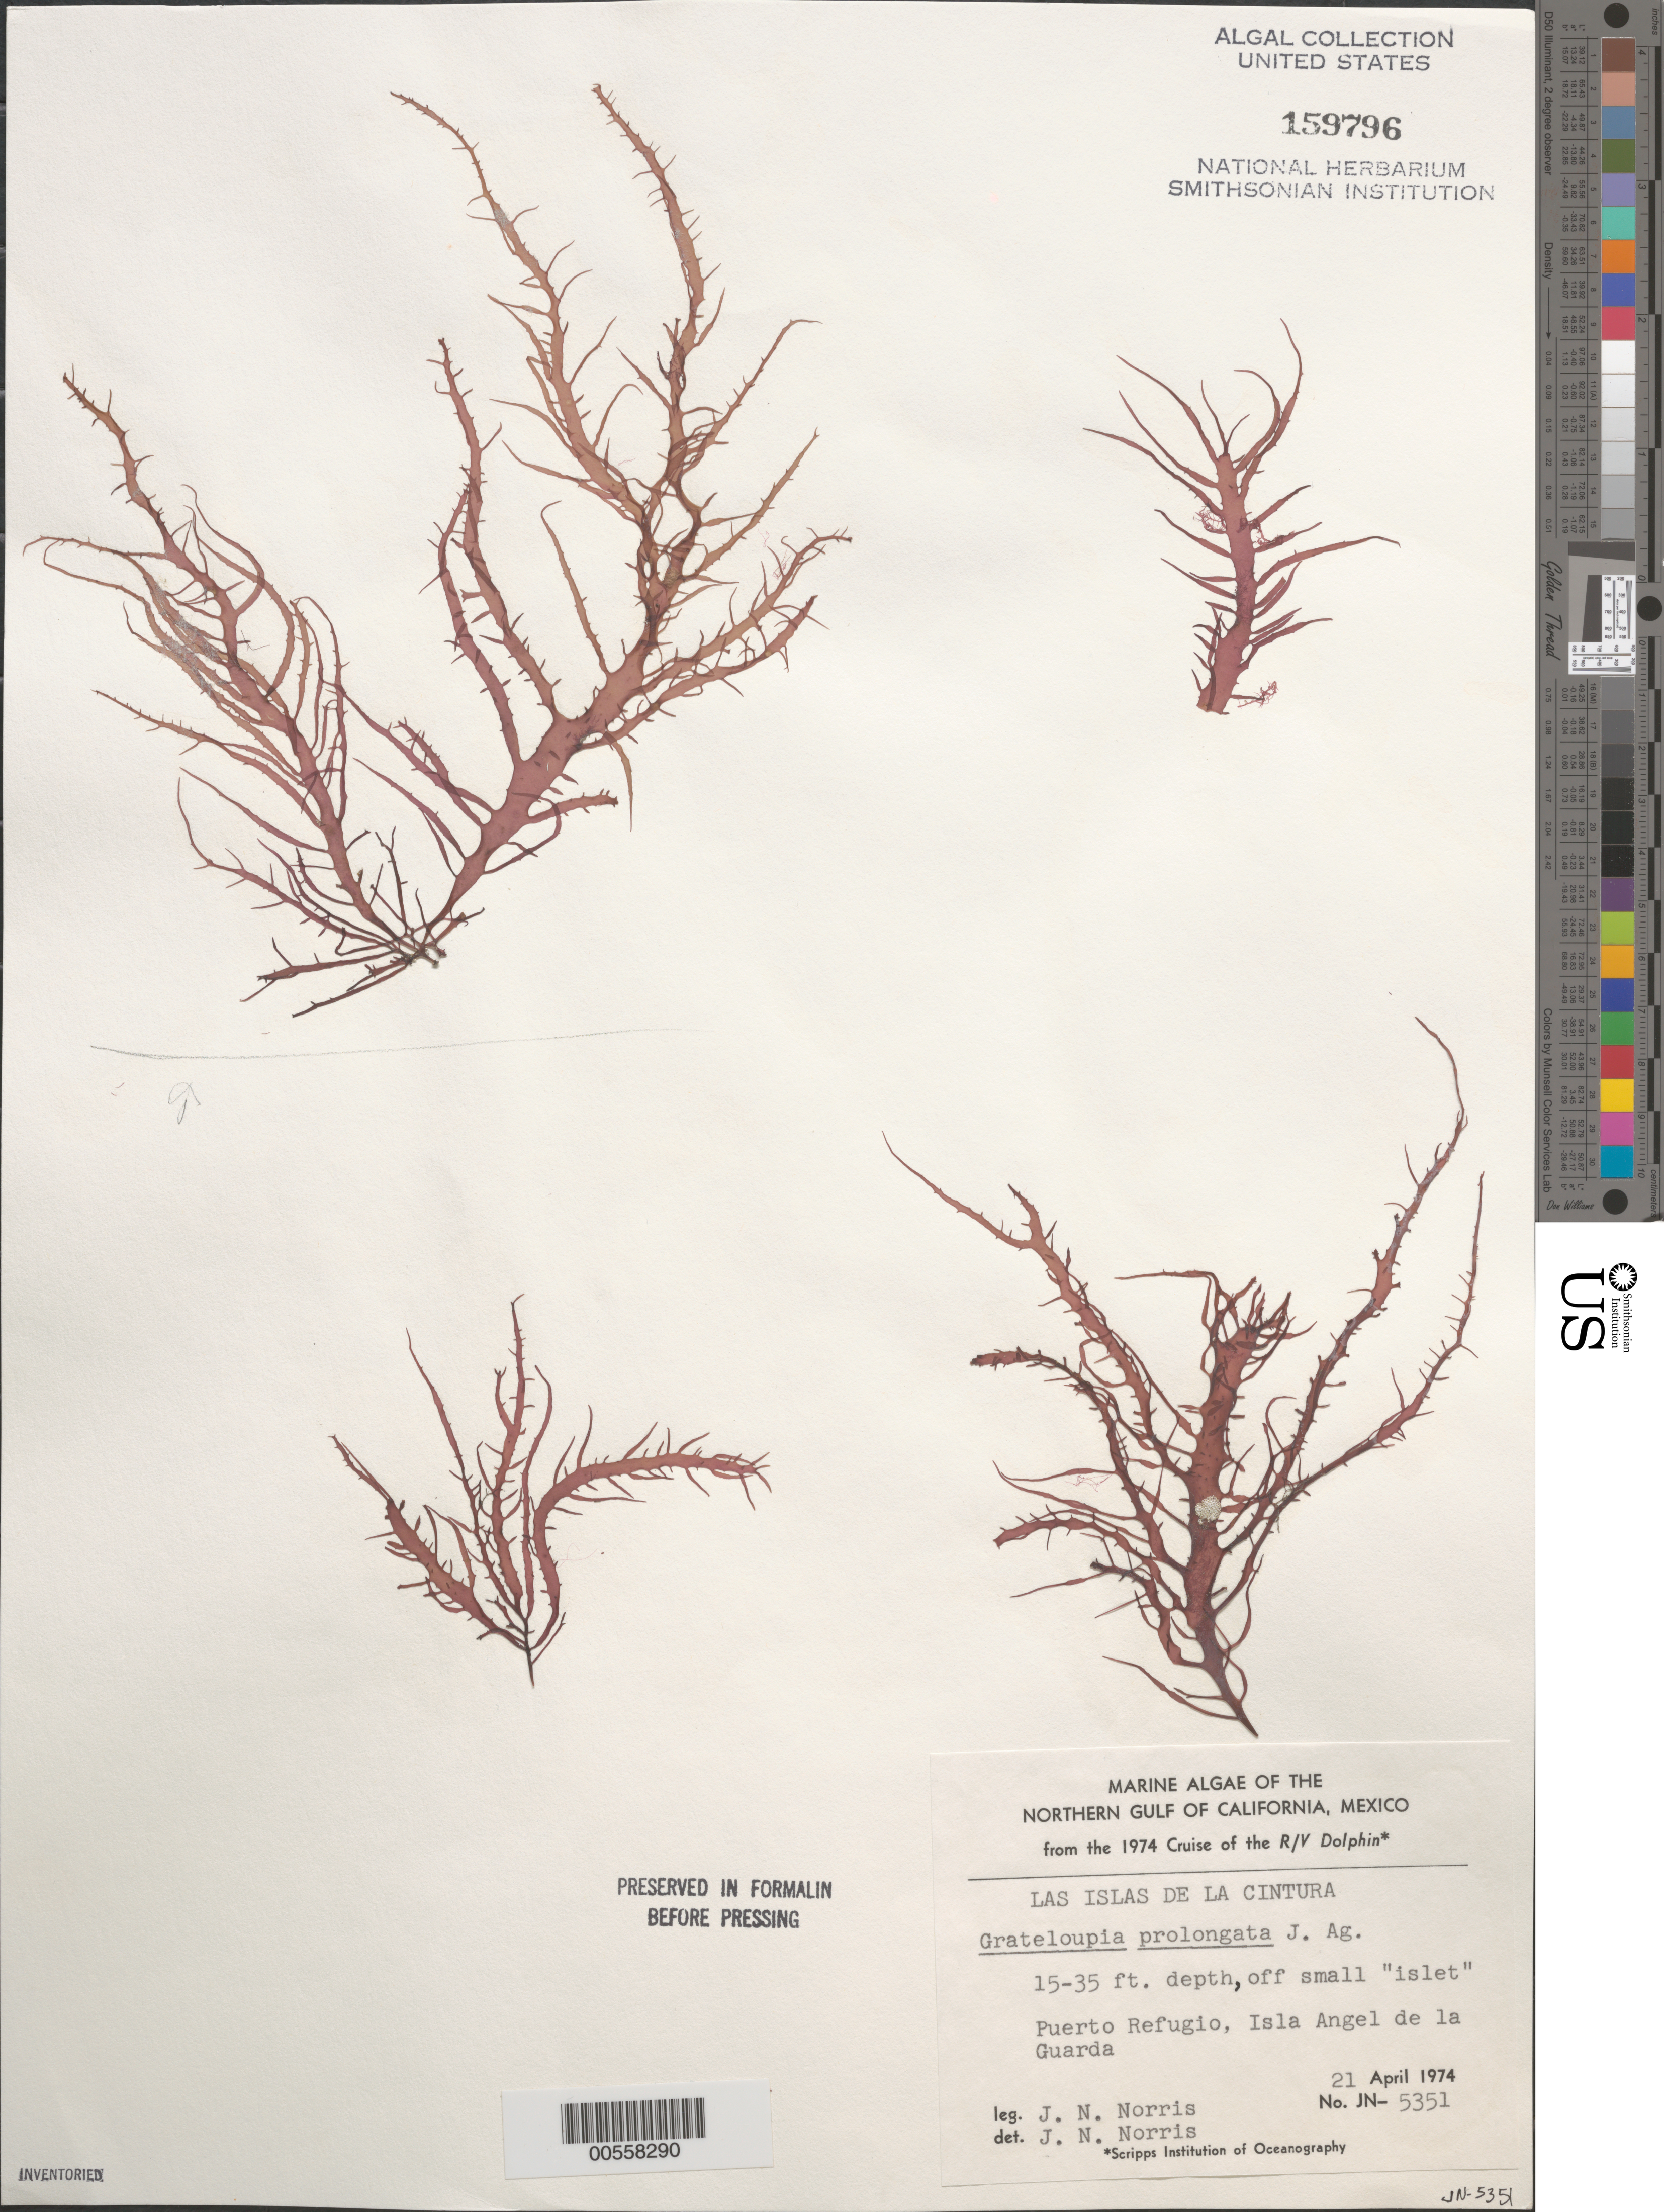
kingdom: Plantae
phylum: Rhodophyta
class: Florideophyceae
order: Halymeniales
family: Halymeniaceae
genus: Grateloupia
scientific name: Grateloupia prolongata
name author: J. Agardh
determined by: Norris, James N.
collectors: J. N. Norris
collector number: JN-5351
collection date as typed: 21 Apr 1974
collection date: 1974-04-21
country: Mexico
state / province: Baja California Norte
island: Isla Angel de la Guarda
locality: Puerto Refugio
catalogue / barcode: US 159796